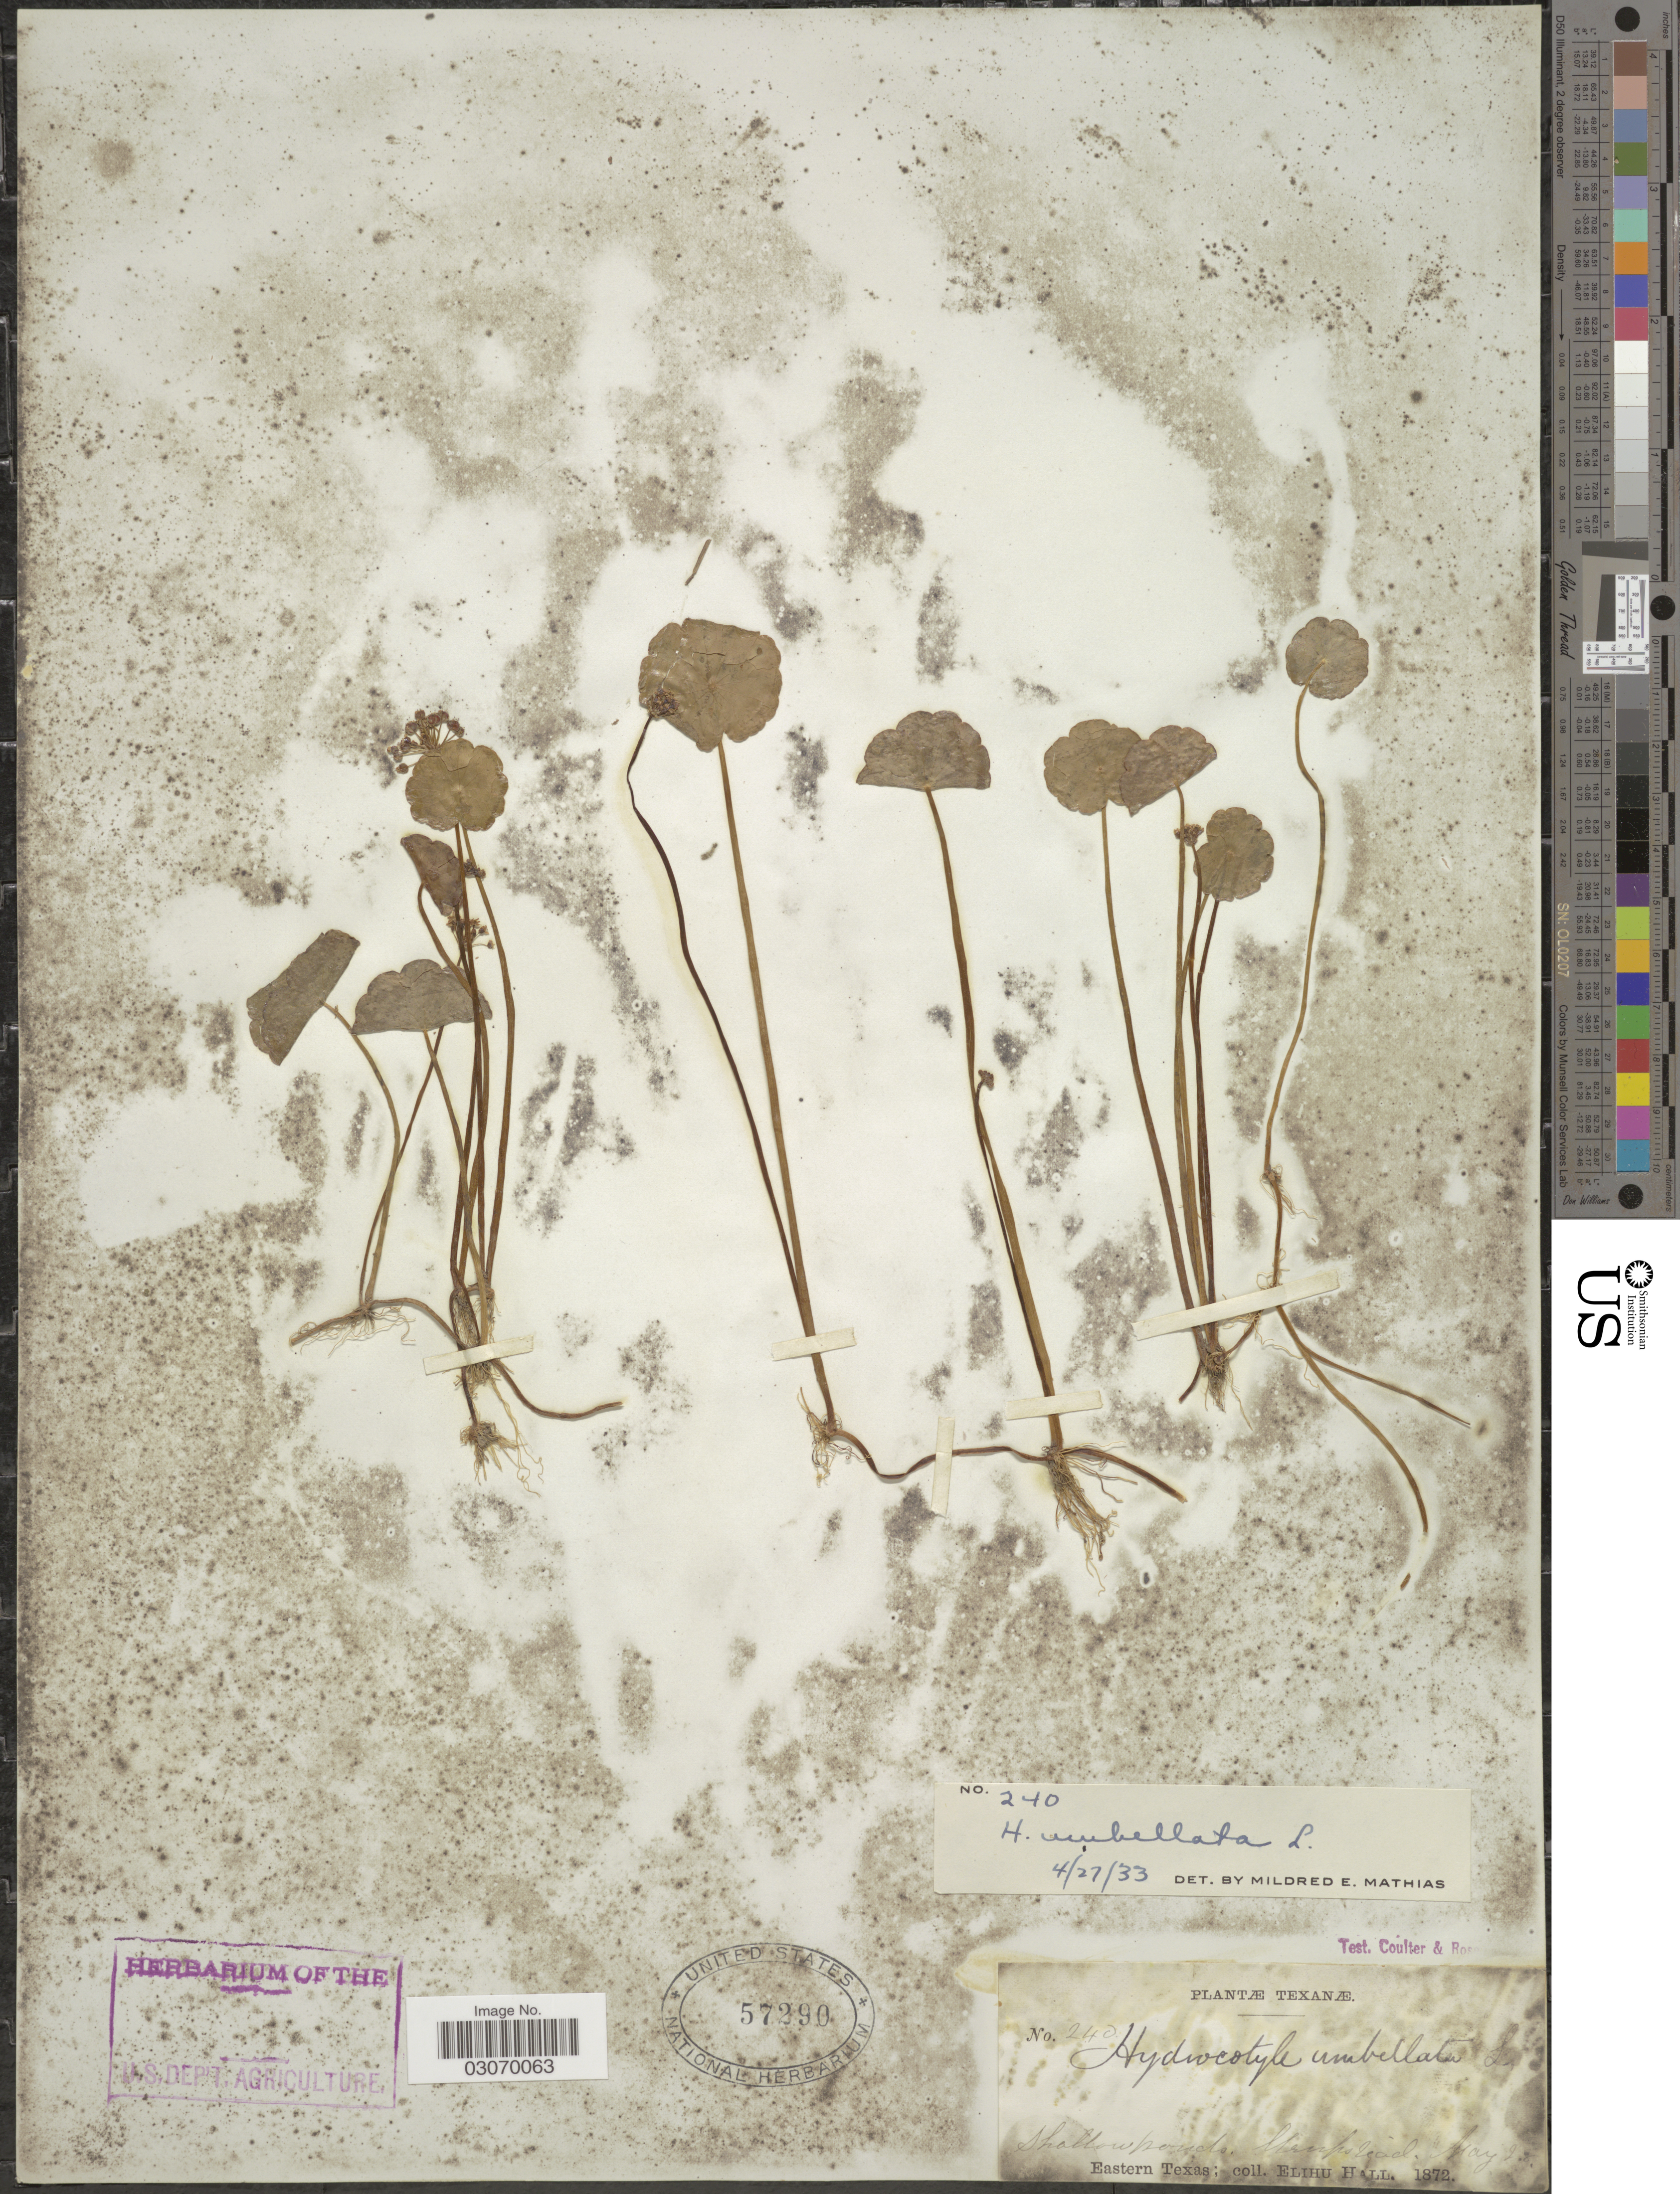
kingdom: Plantae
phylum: Tracheophyta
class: Magnoliopsida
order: Apiales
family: Araliaceae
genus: Hydrocotyle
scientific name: Hydrocotyle umbellata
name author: L.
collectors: E. Hall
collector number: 240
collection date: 1872-05-28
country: United States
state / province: Texas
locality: Shallow ponds. Hempstead.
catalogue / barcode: US 57290